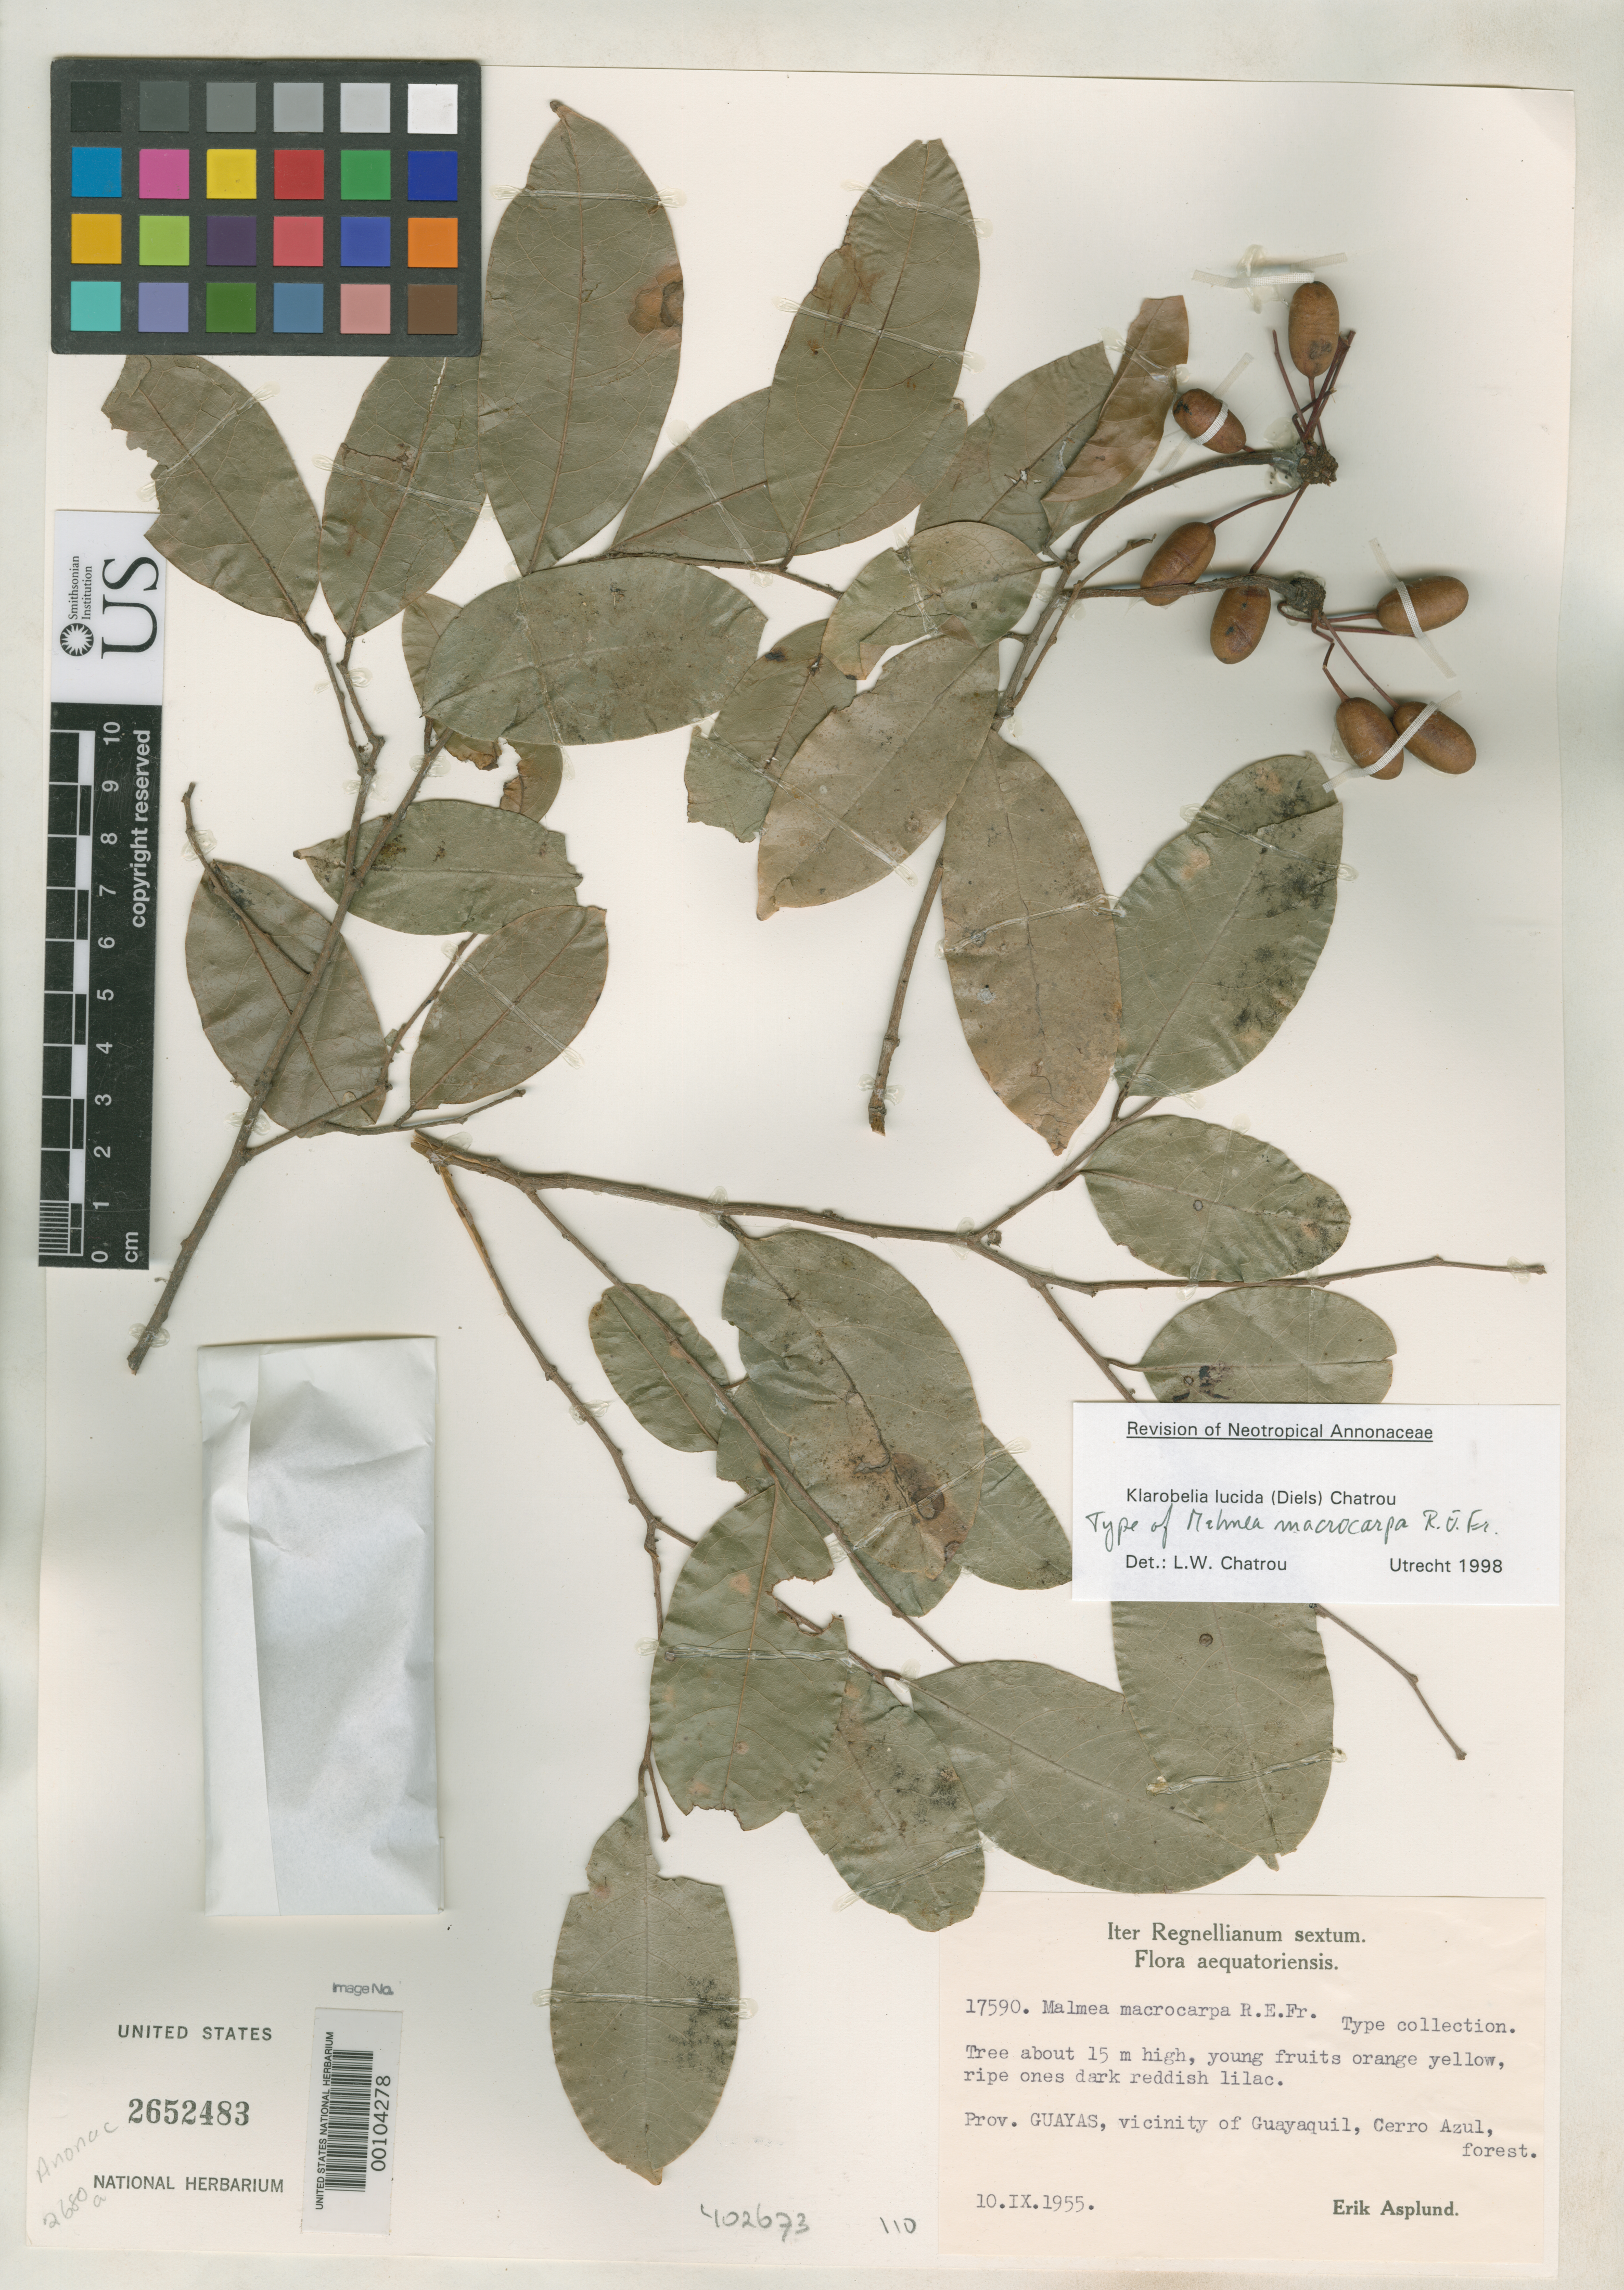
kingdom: Plantae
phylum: Tracheophyta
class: Magnoliopsida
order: Magnoliales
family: Annonaceae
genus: Malmea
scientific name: Malmea macrocarpa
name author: R.E. Fr.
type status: Isotype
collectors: E. Asplund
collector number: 17590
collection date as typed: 10 Sep 1955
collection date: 1955-09-10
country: Ecuador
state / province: Guayas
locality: Vicinity of Guayaquil, Cerro Azul.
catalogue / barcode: US 2652483